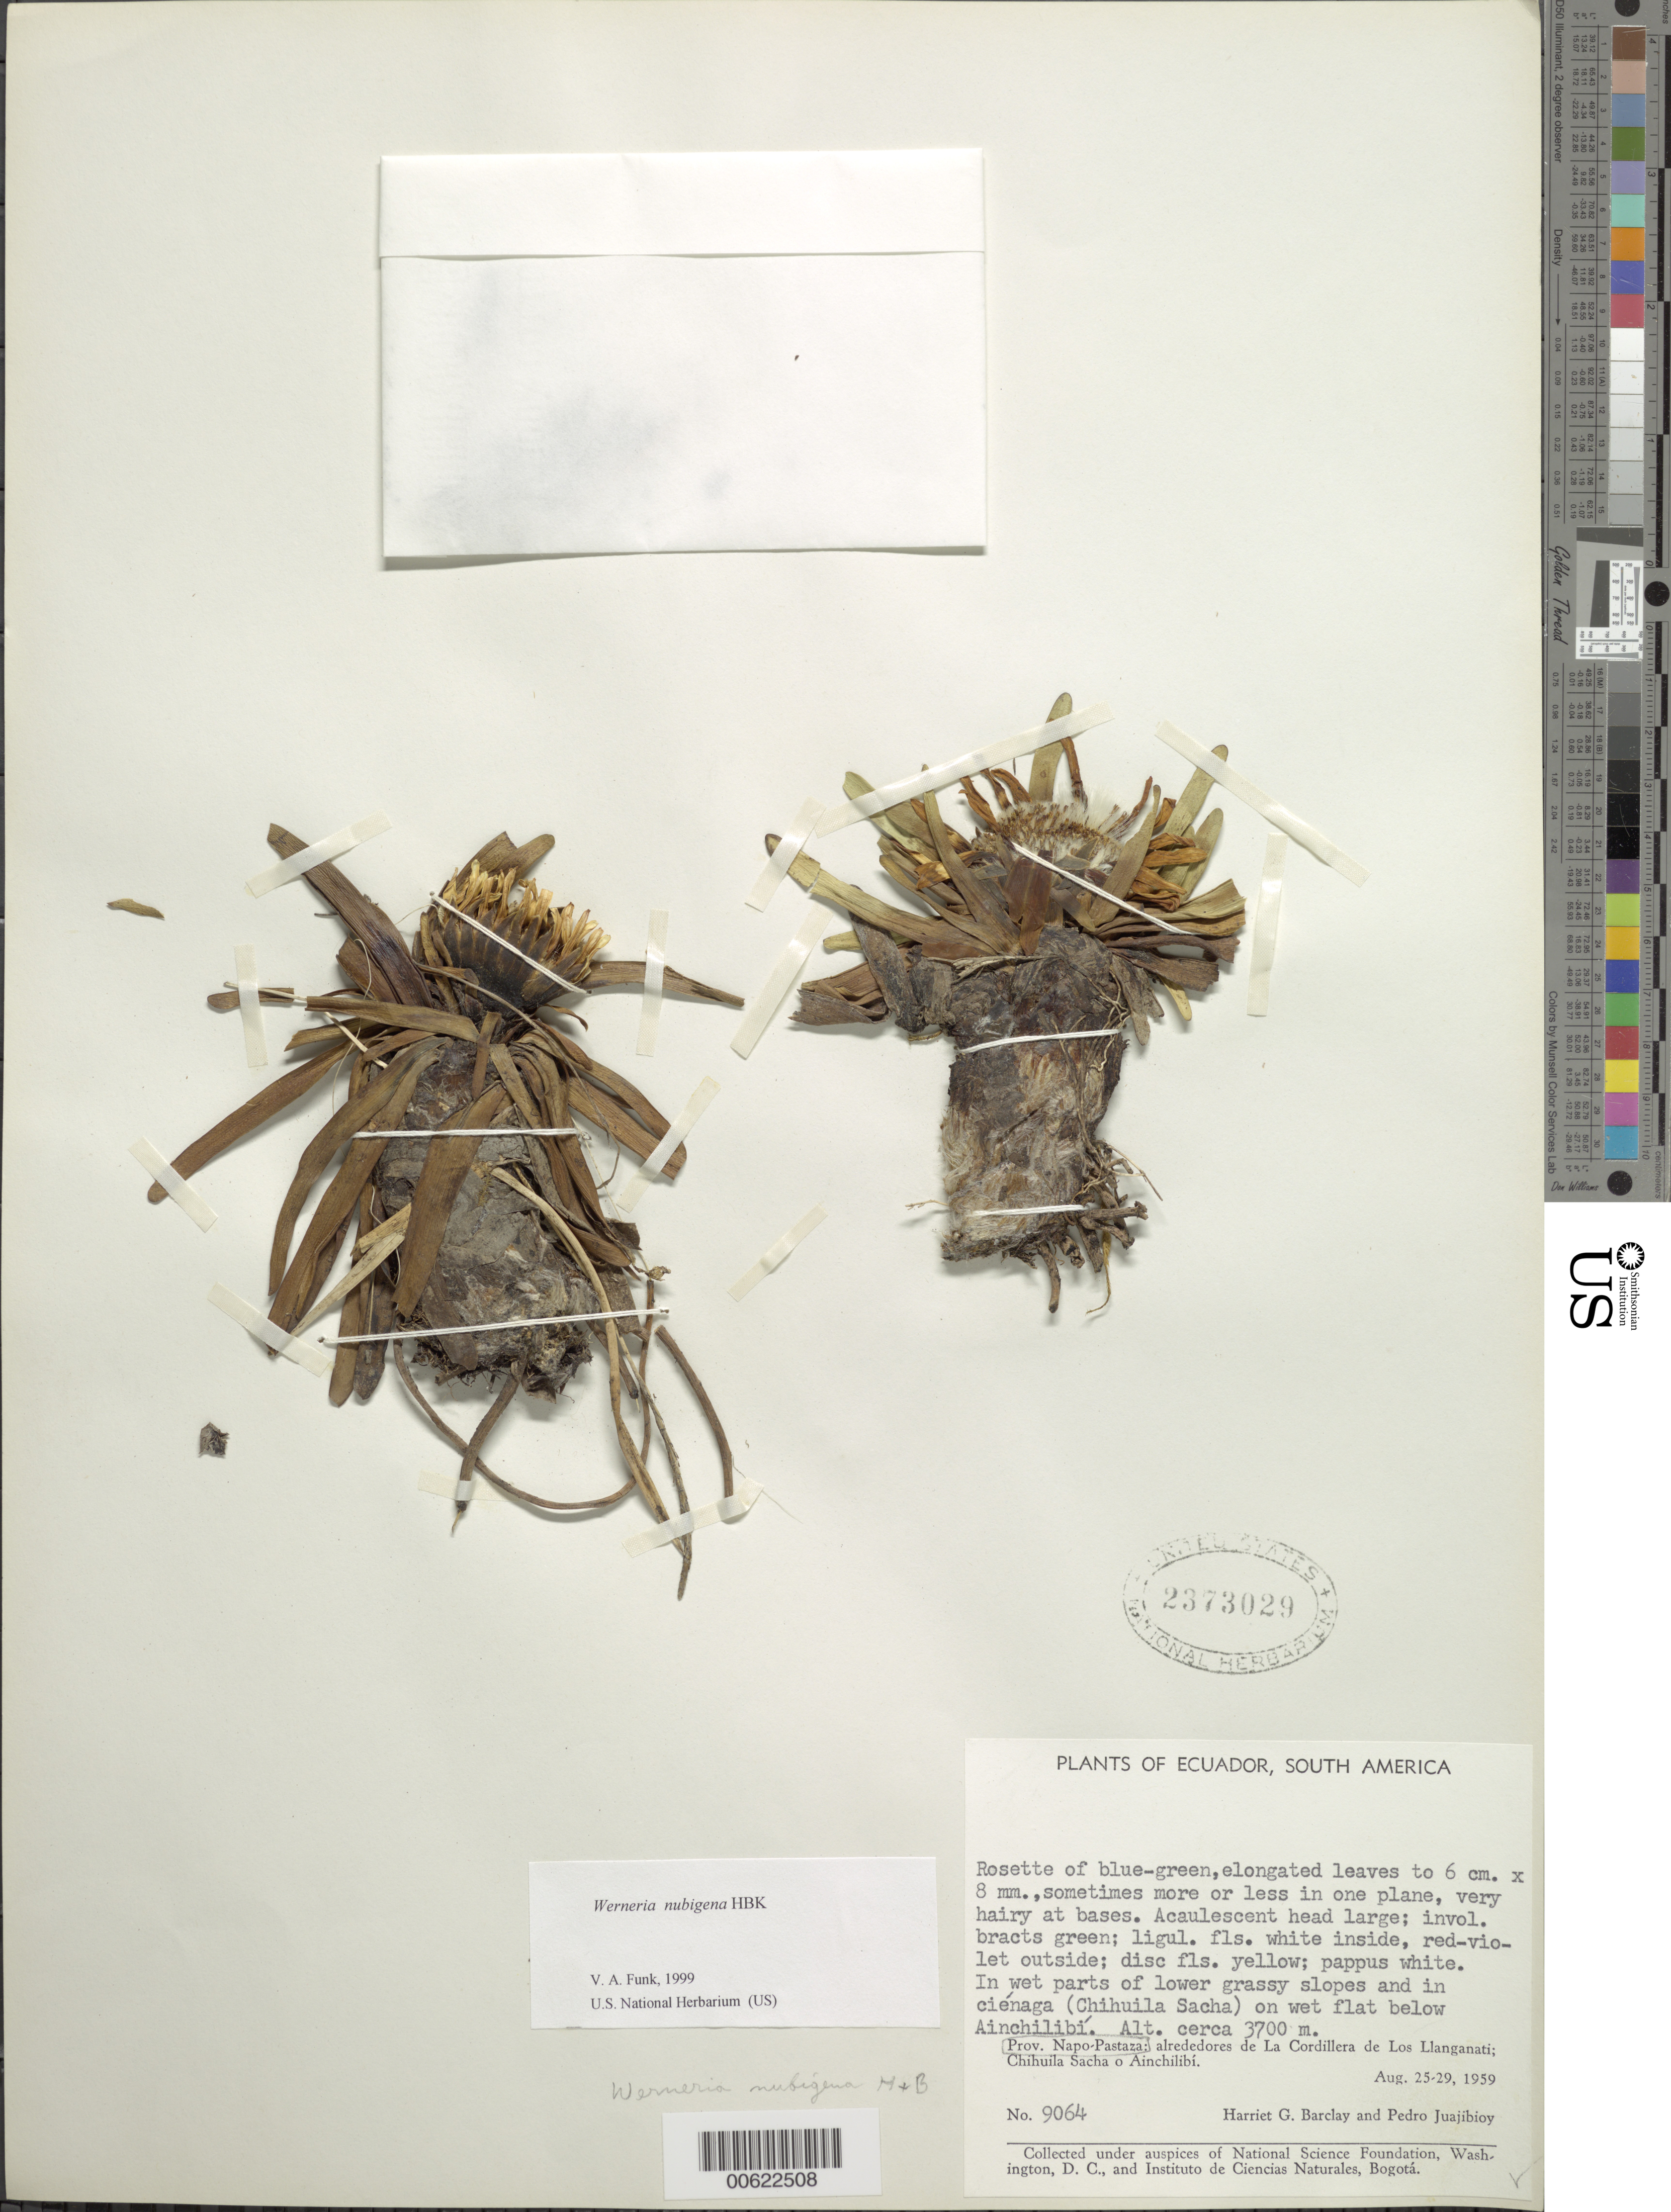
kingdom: Plantae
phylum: Tracheophyta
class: Magnoliopsida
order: Asterales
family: Asteraceae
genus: Werneria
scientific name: Werneria nubigena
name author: Kunth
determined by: Funk, Vicki A., (BOT), Smithsonian Institution - National Museum of Natural History (UNITED STATES)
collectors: H. G. Barclay & P. Juajibioy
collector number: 9064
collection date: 1959-08-25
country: Ecuador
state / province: Pastaza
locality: Napo-Pastaza: alrededores de La Cordillera de Los Llanganati; Chihuila Sacha o Ainchilibí. [continued in remarks]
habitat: Wet parts of lower grassy slopes and in ciénaga (Chuhuila Sacha) on wet flat below Ainchilibí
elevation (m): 37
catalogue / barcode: US 2373029